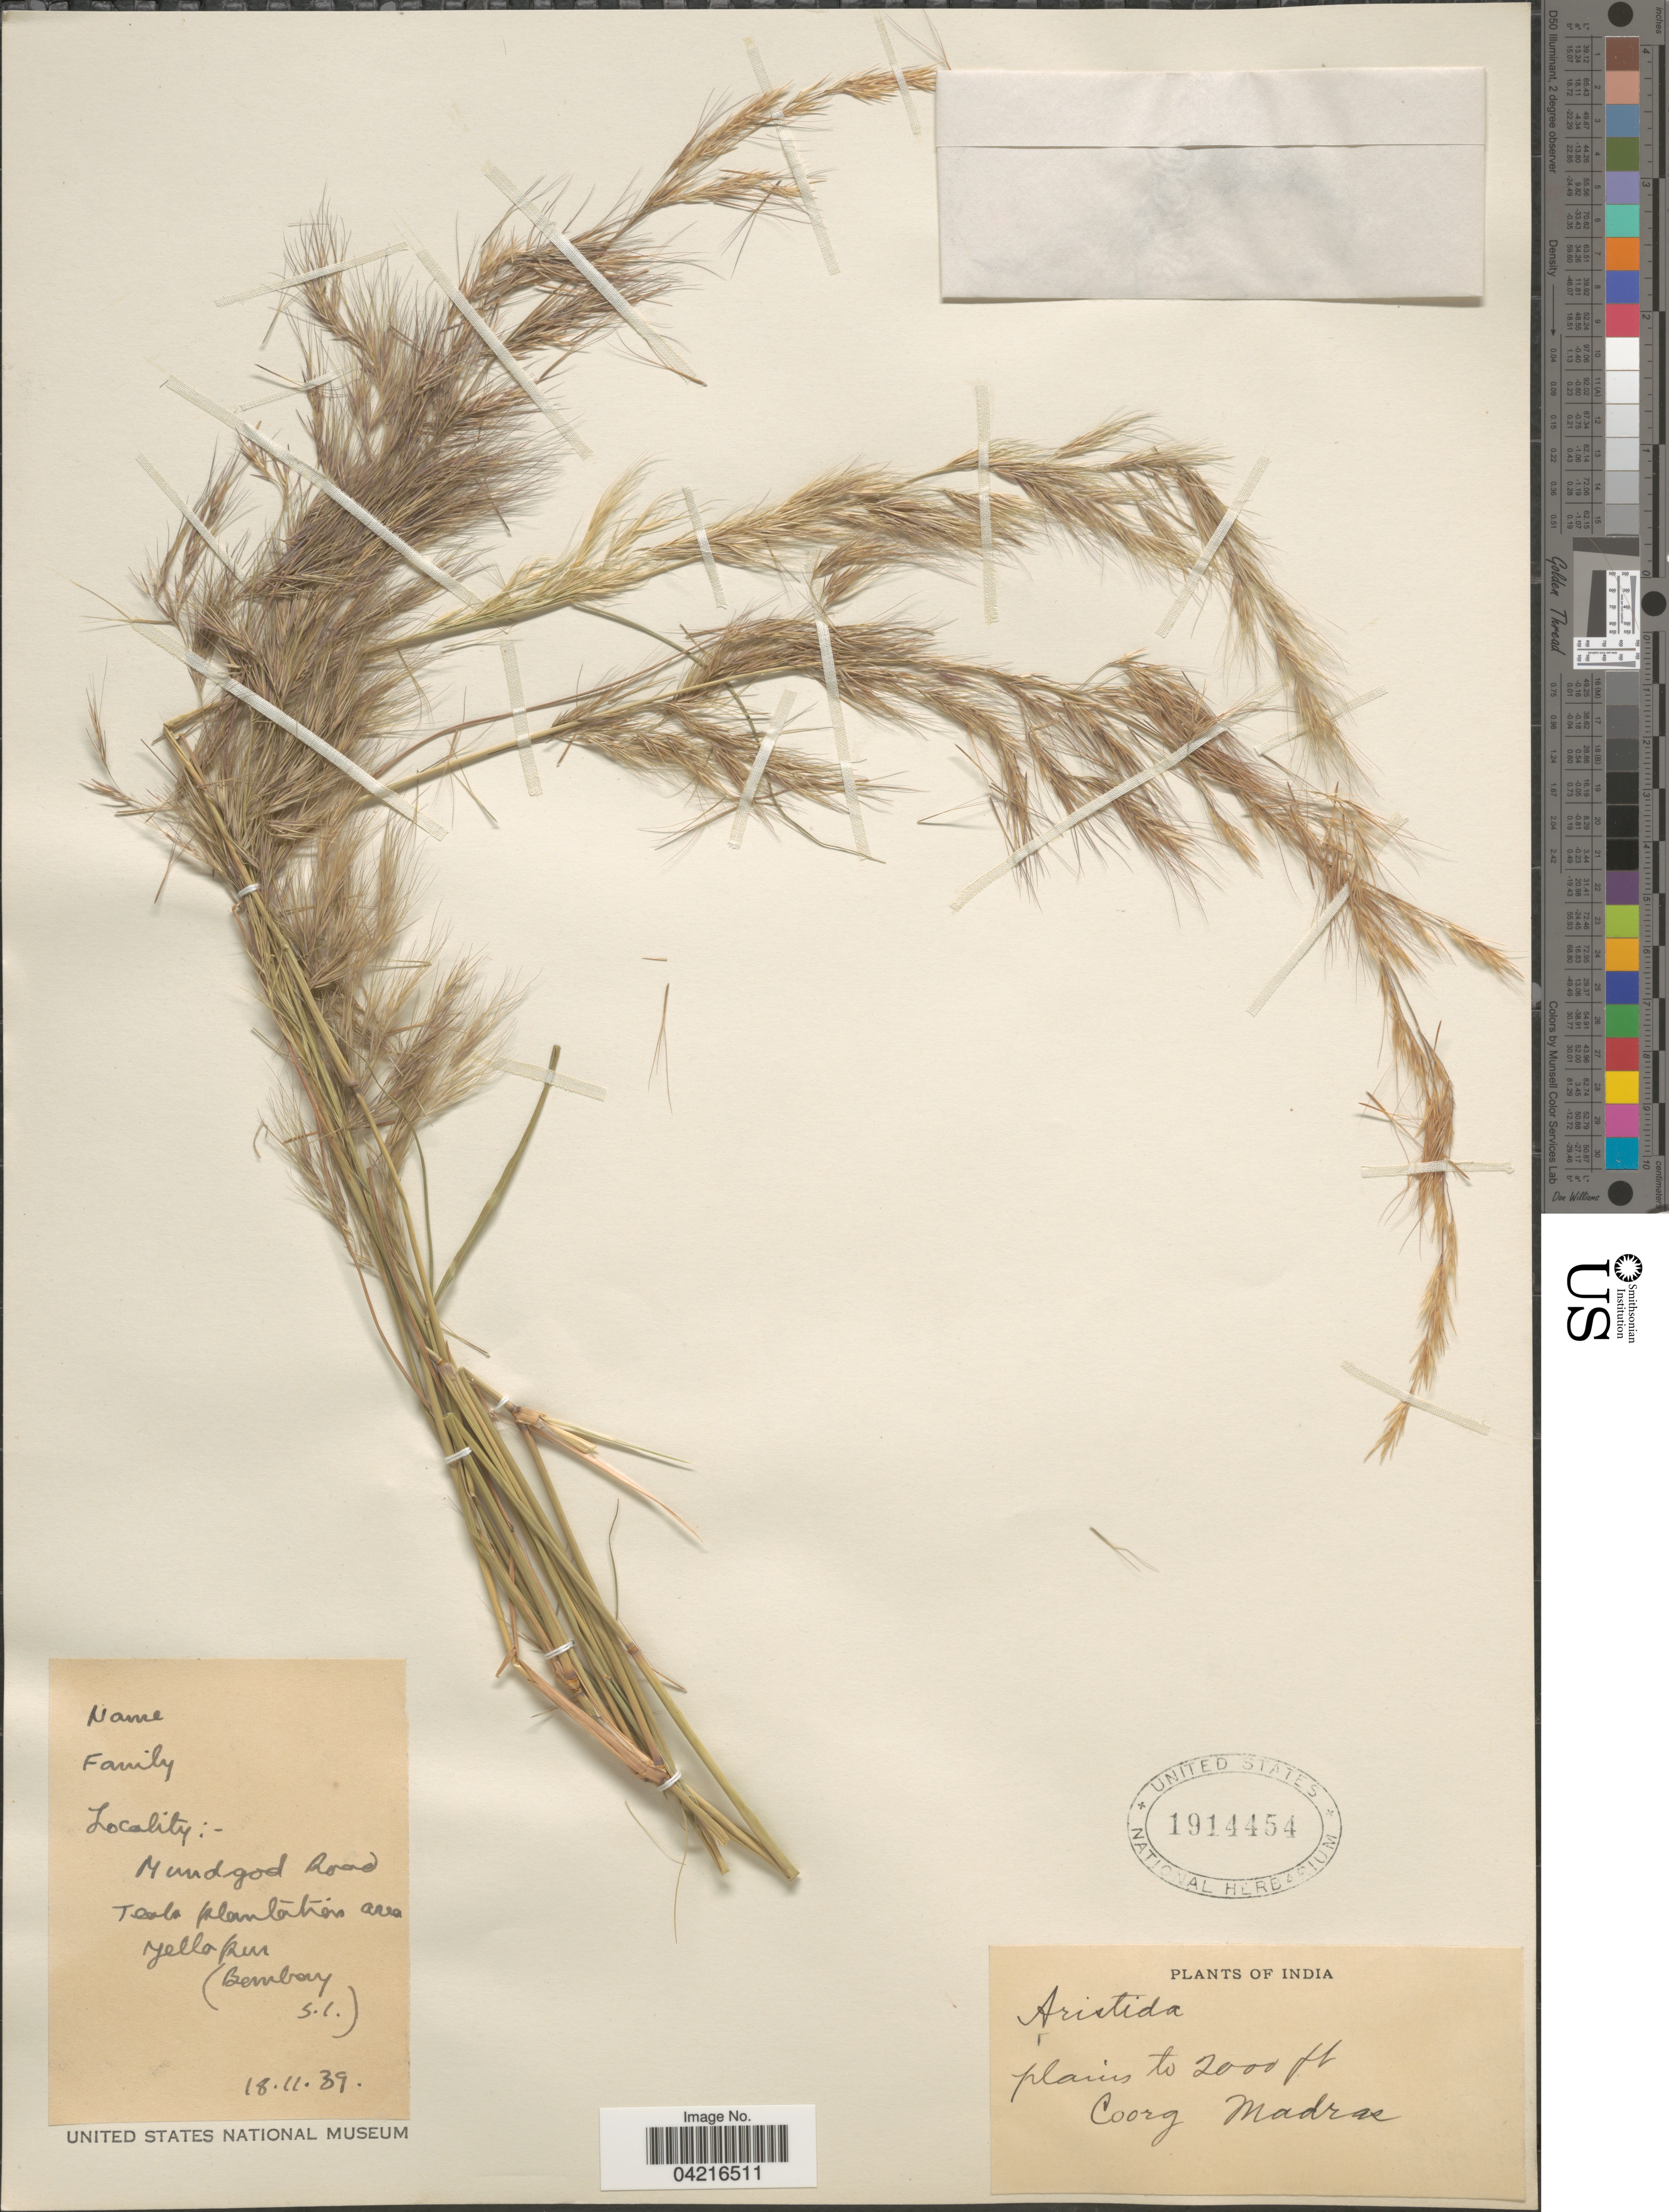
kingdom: Plantae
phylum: Tracheophyta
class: Liliopsida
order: Poales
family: Poaceae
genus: Aristida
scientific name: Aristida sp.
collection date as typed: Transcribed d/m/y: 18/11/39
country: India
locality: Mundgod Road. Teala Plantation area. Madras.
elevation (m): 610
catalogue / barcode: US 1914454